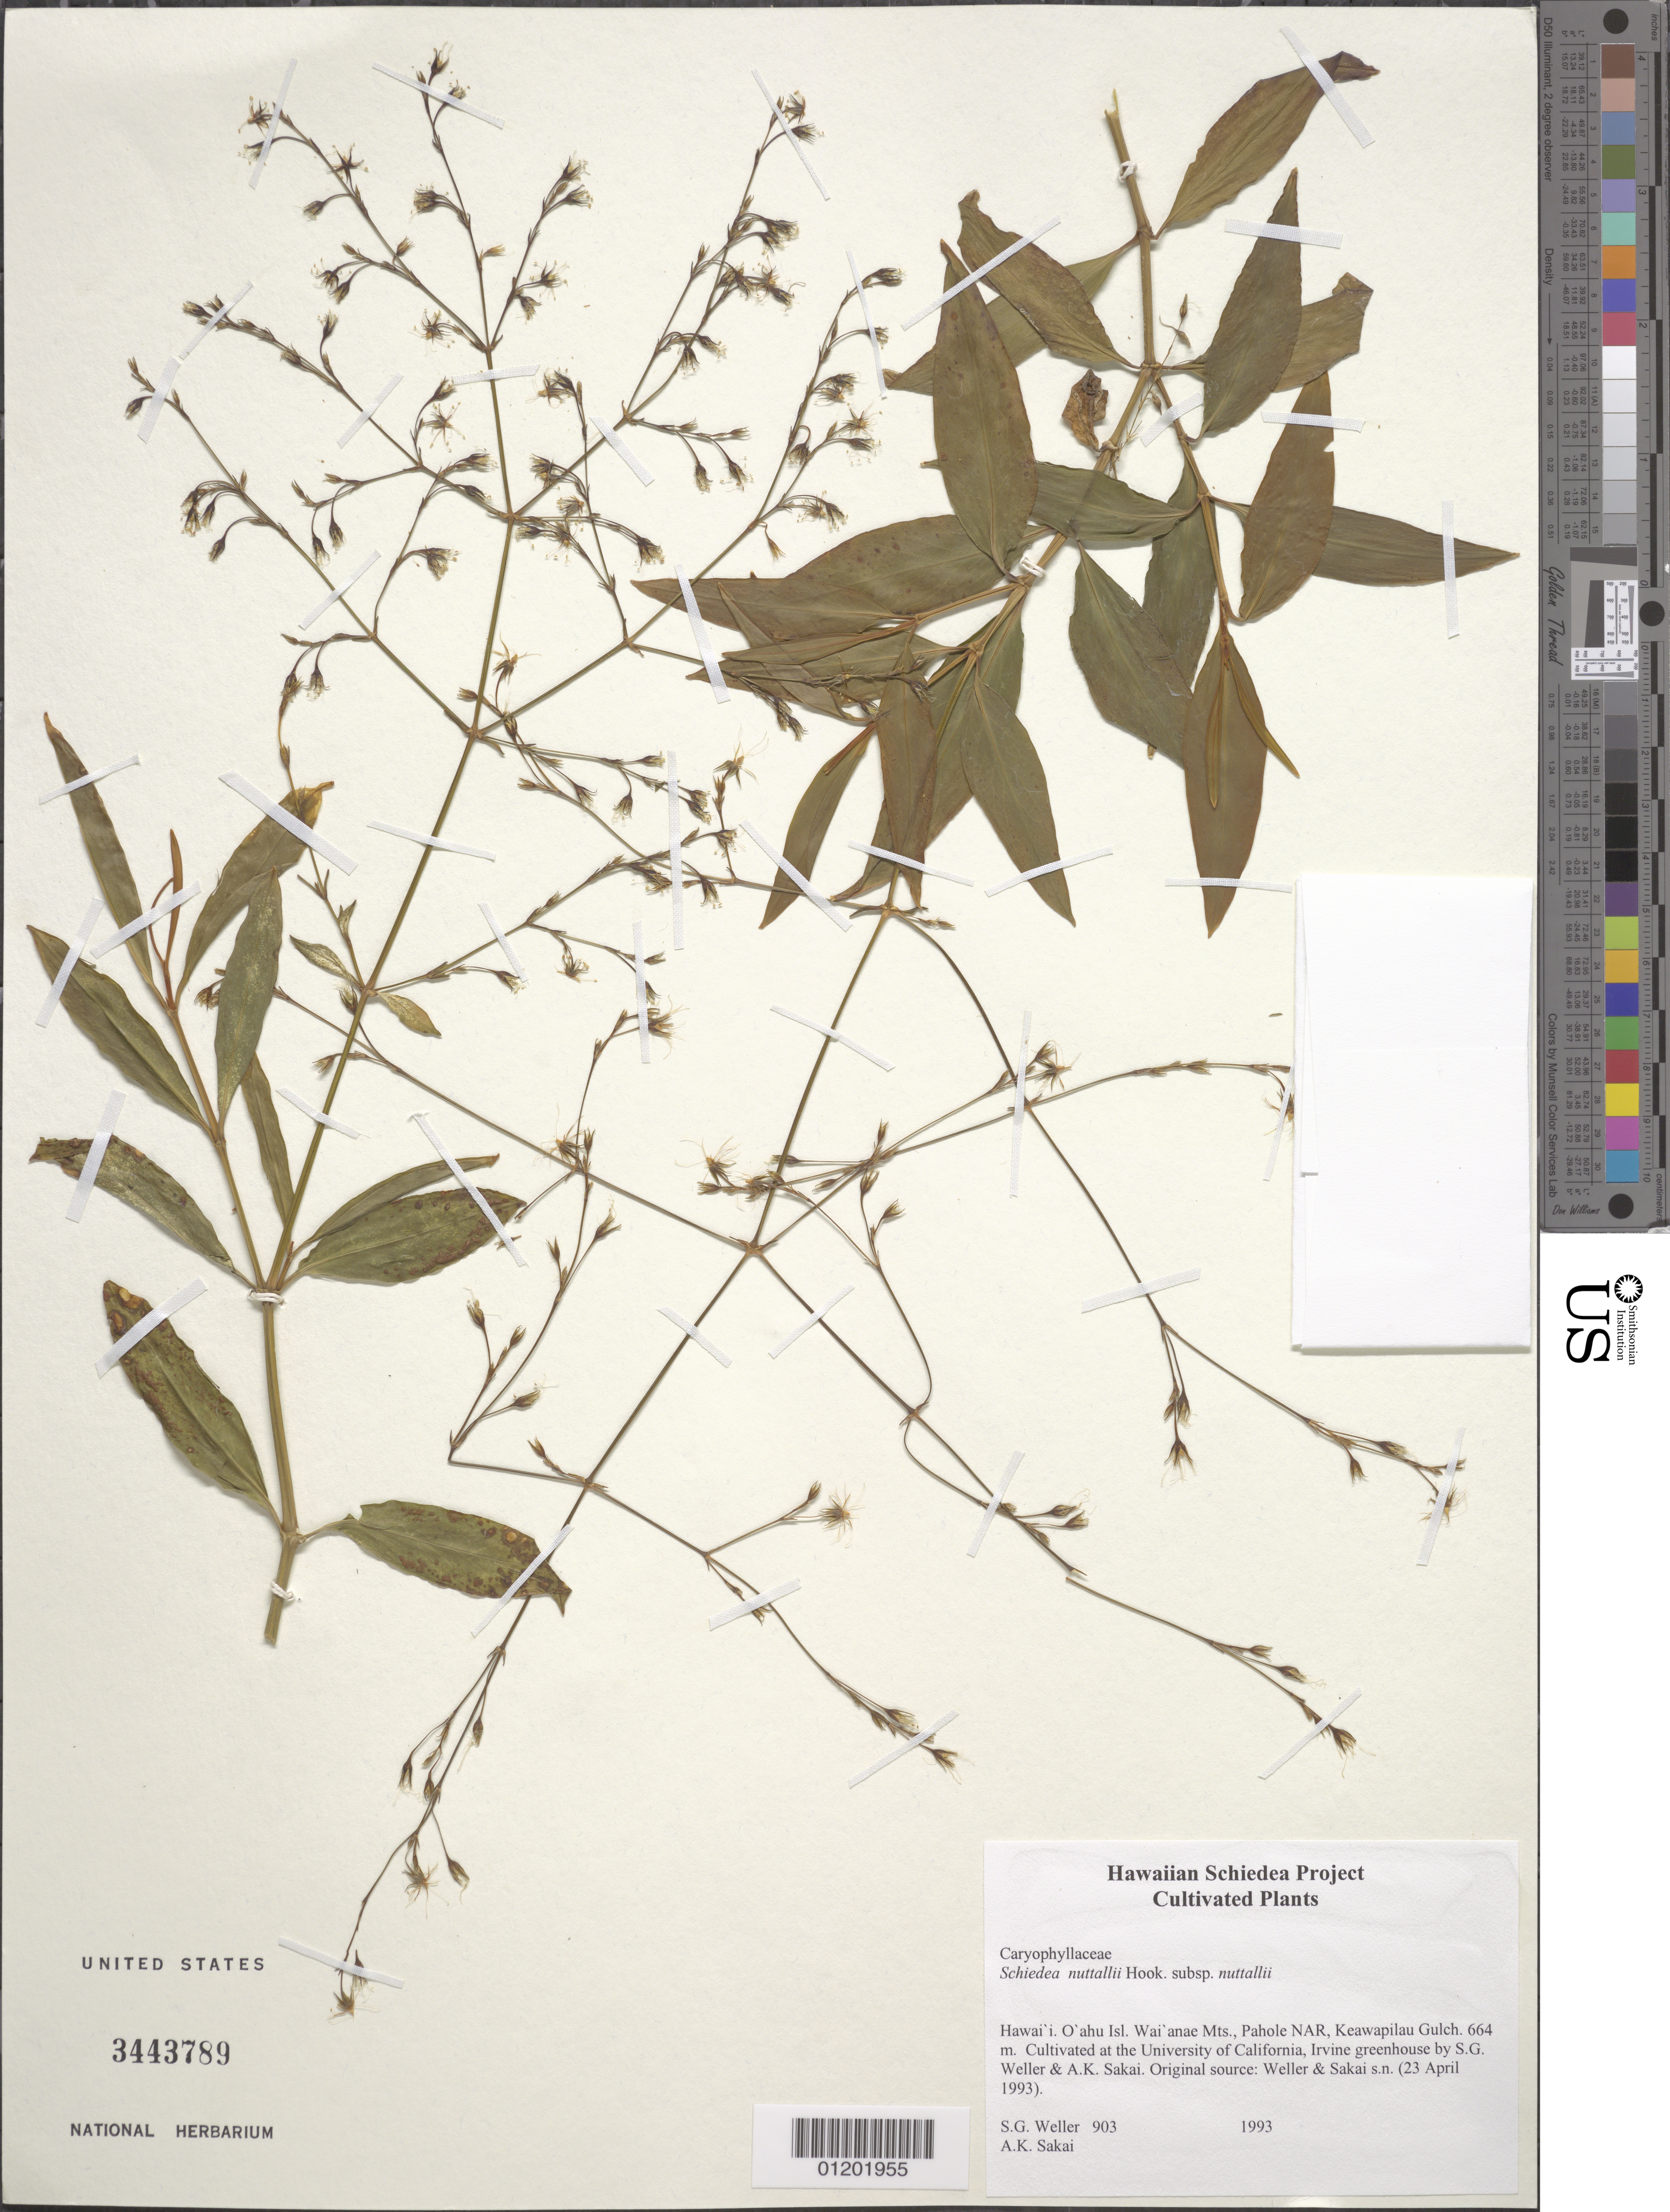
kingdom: Plantae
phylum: Tracheophyta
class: Magnoliopsida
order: Caryophyllales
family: Caryophyllaceae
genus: Schiedea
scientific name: Schiedea nuttallii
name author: Hook.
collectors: S. G. Weller & A. Sakai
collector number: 903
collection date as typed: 1993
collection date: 1993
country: United States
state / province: California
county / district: Orange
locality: University of California, Irvine greenhouse.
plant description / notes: Cultivated at the University of California, Irvine greenhouse by S.G. Weller & A.K. Sakai. Original source: from cuttings collected by Weller & Sakai on 23 April 199, O'ahu, Wai'anae Mts., Pahole NAR, Keawapilau Gulch, 664 m.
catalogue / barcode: US 3443789